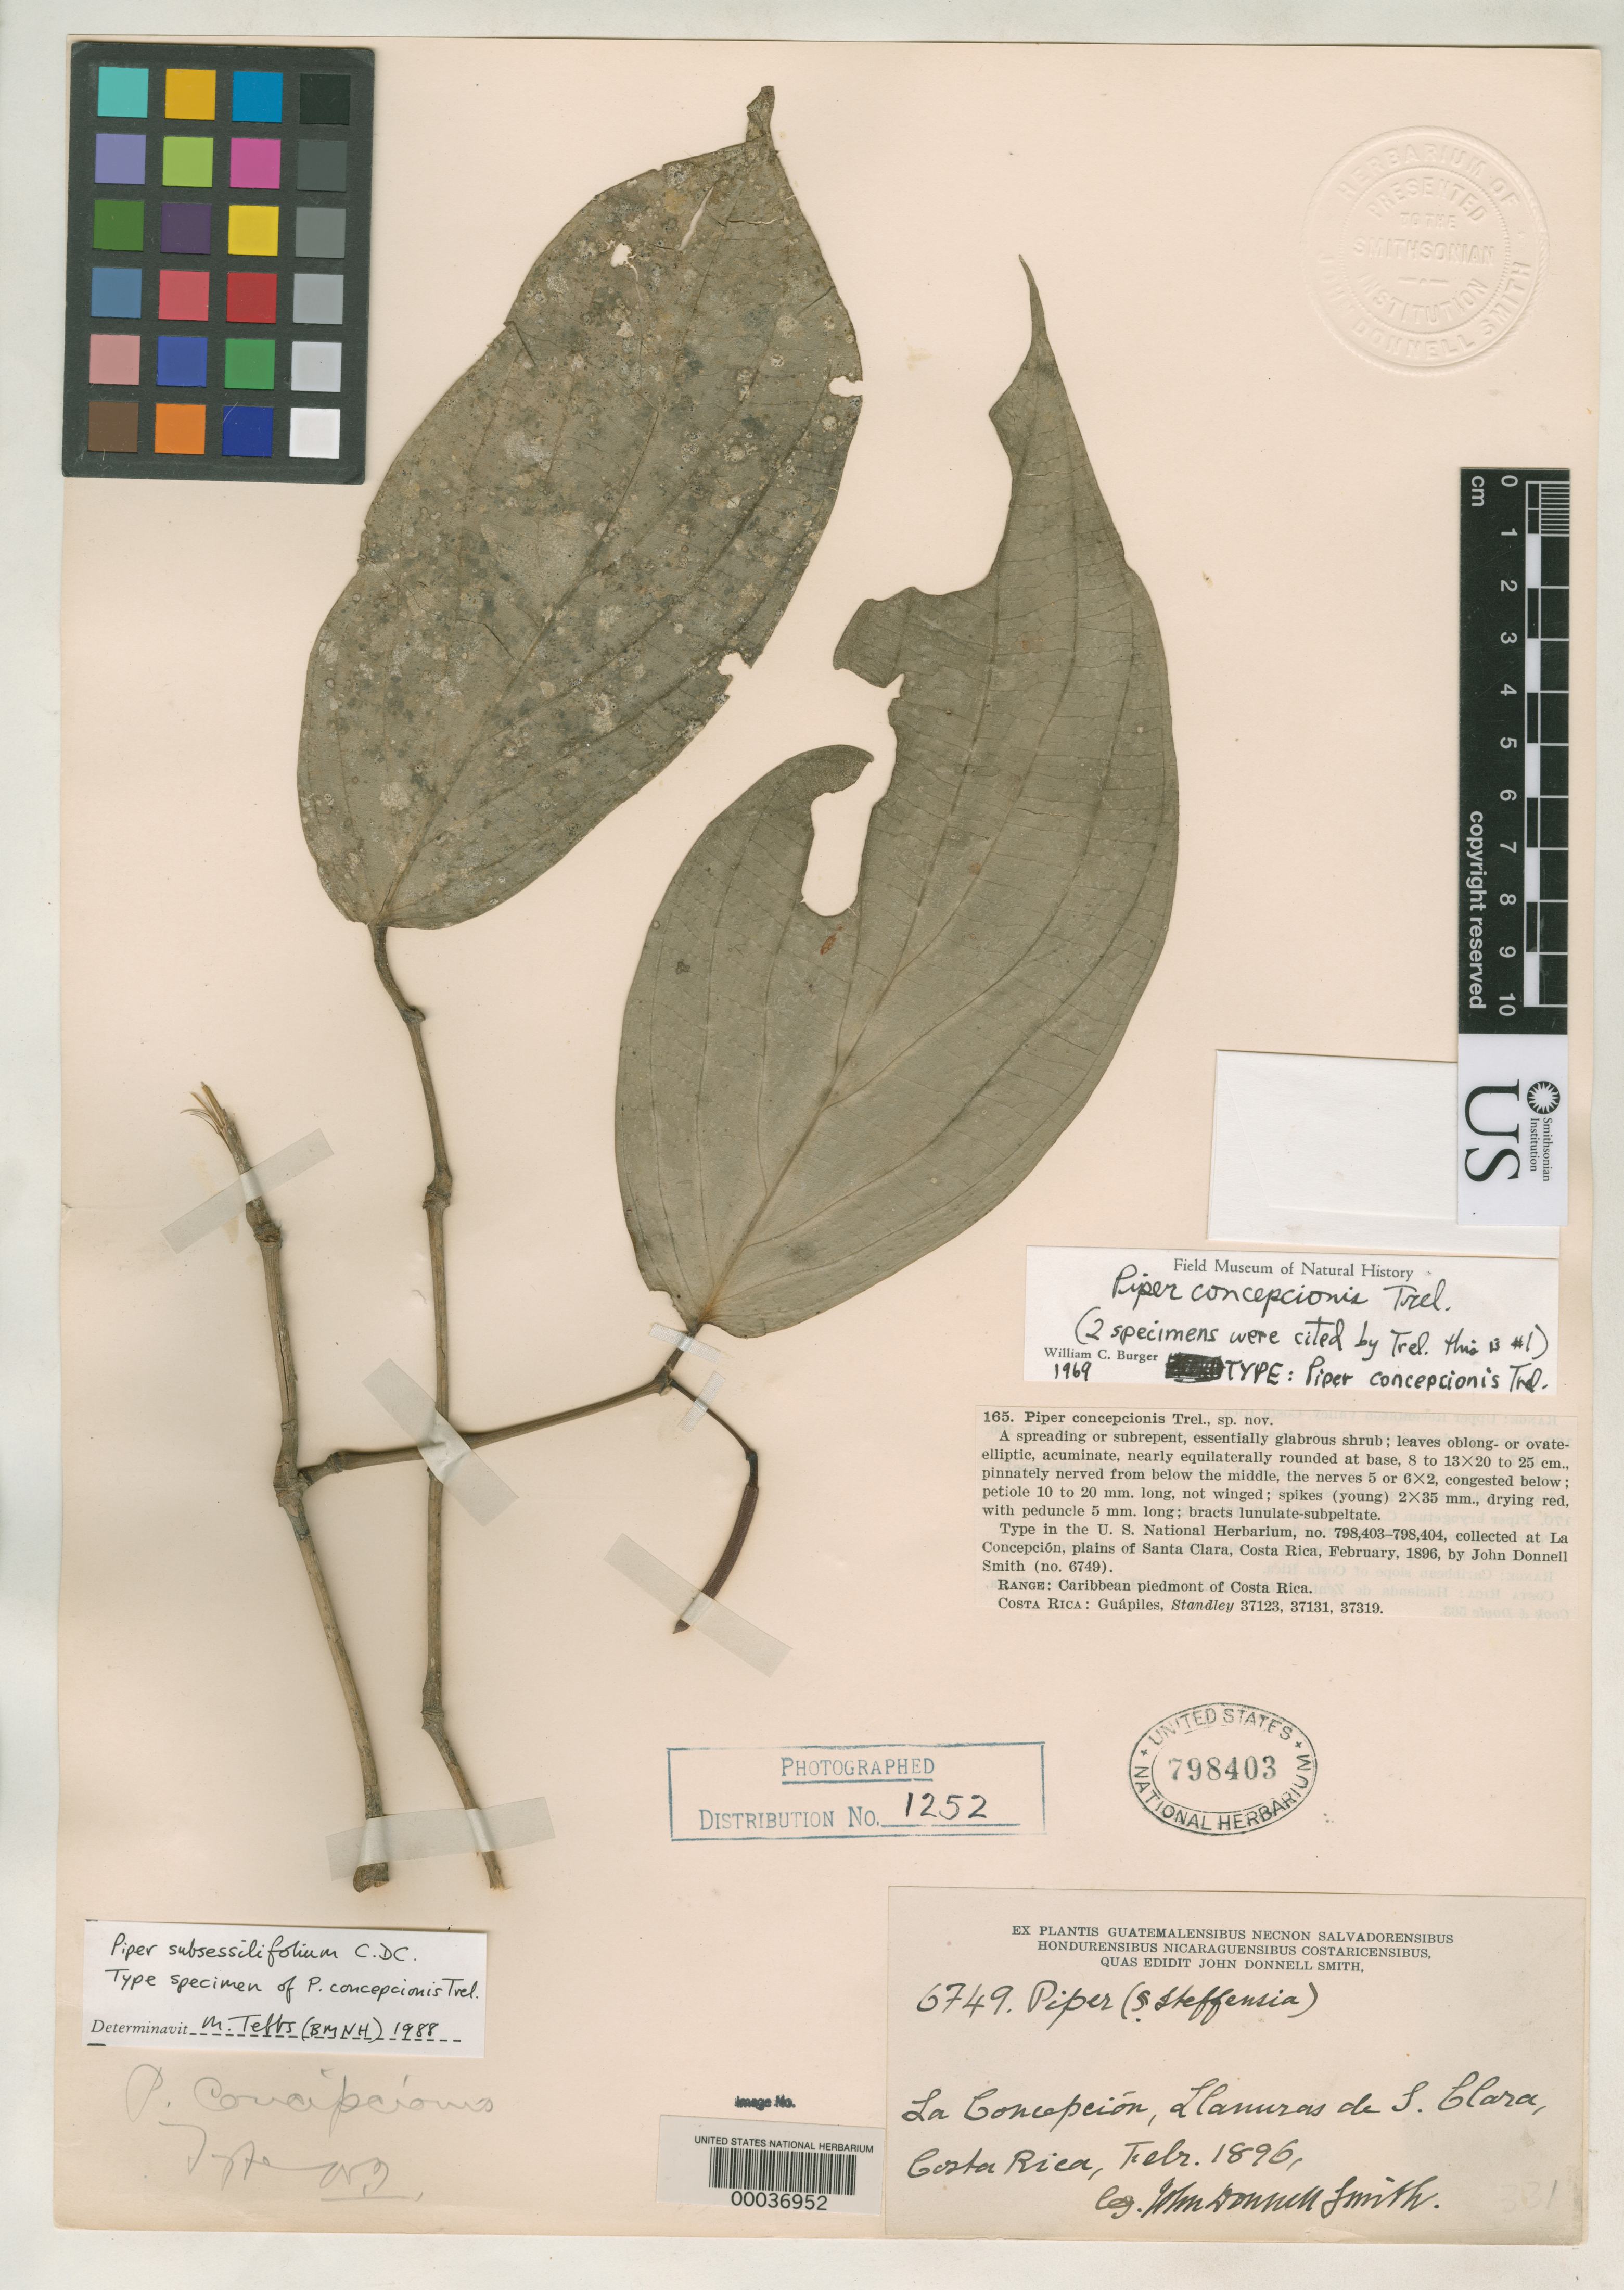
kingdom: Plantae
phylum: Tracheophyta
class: Magnoliopsida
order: Piperales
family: Piperaceae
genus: Piper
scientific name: Piper concepcionis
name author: Trel.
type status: Holotype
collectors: J. Donnell Smith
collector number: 6749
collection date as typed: Feb 1896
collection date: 1896-02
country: Costa Rica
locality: La Concepcion, Santa Clara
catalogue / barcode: US 798403